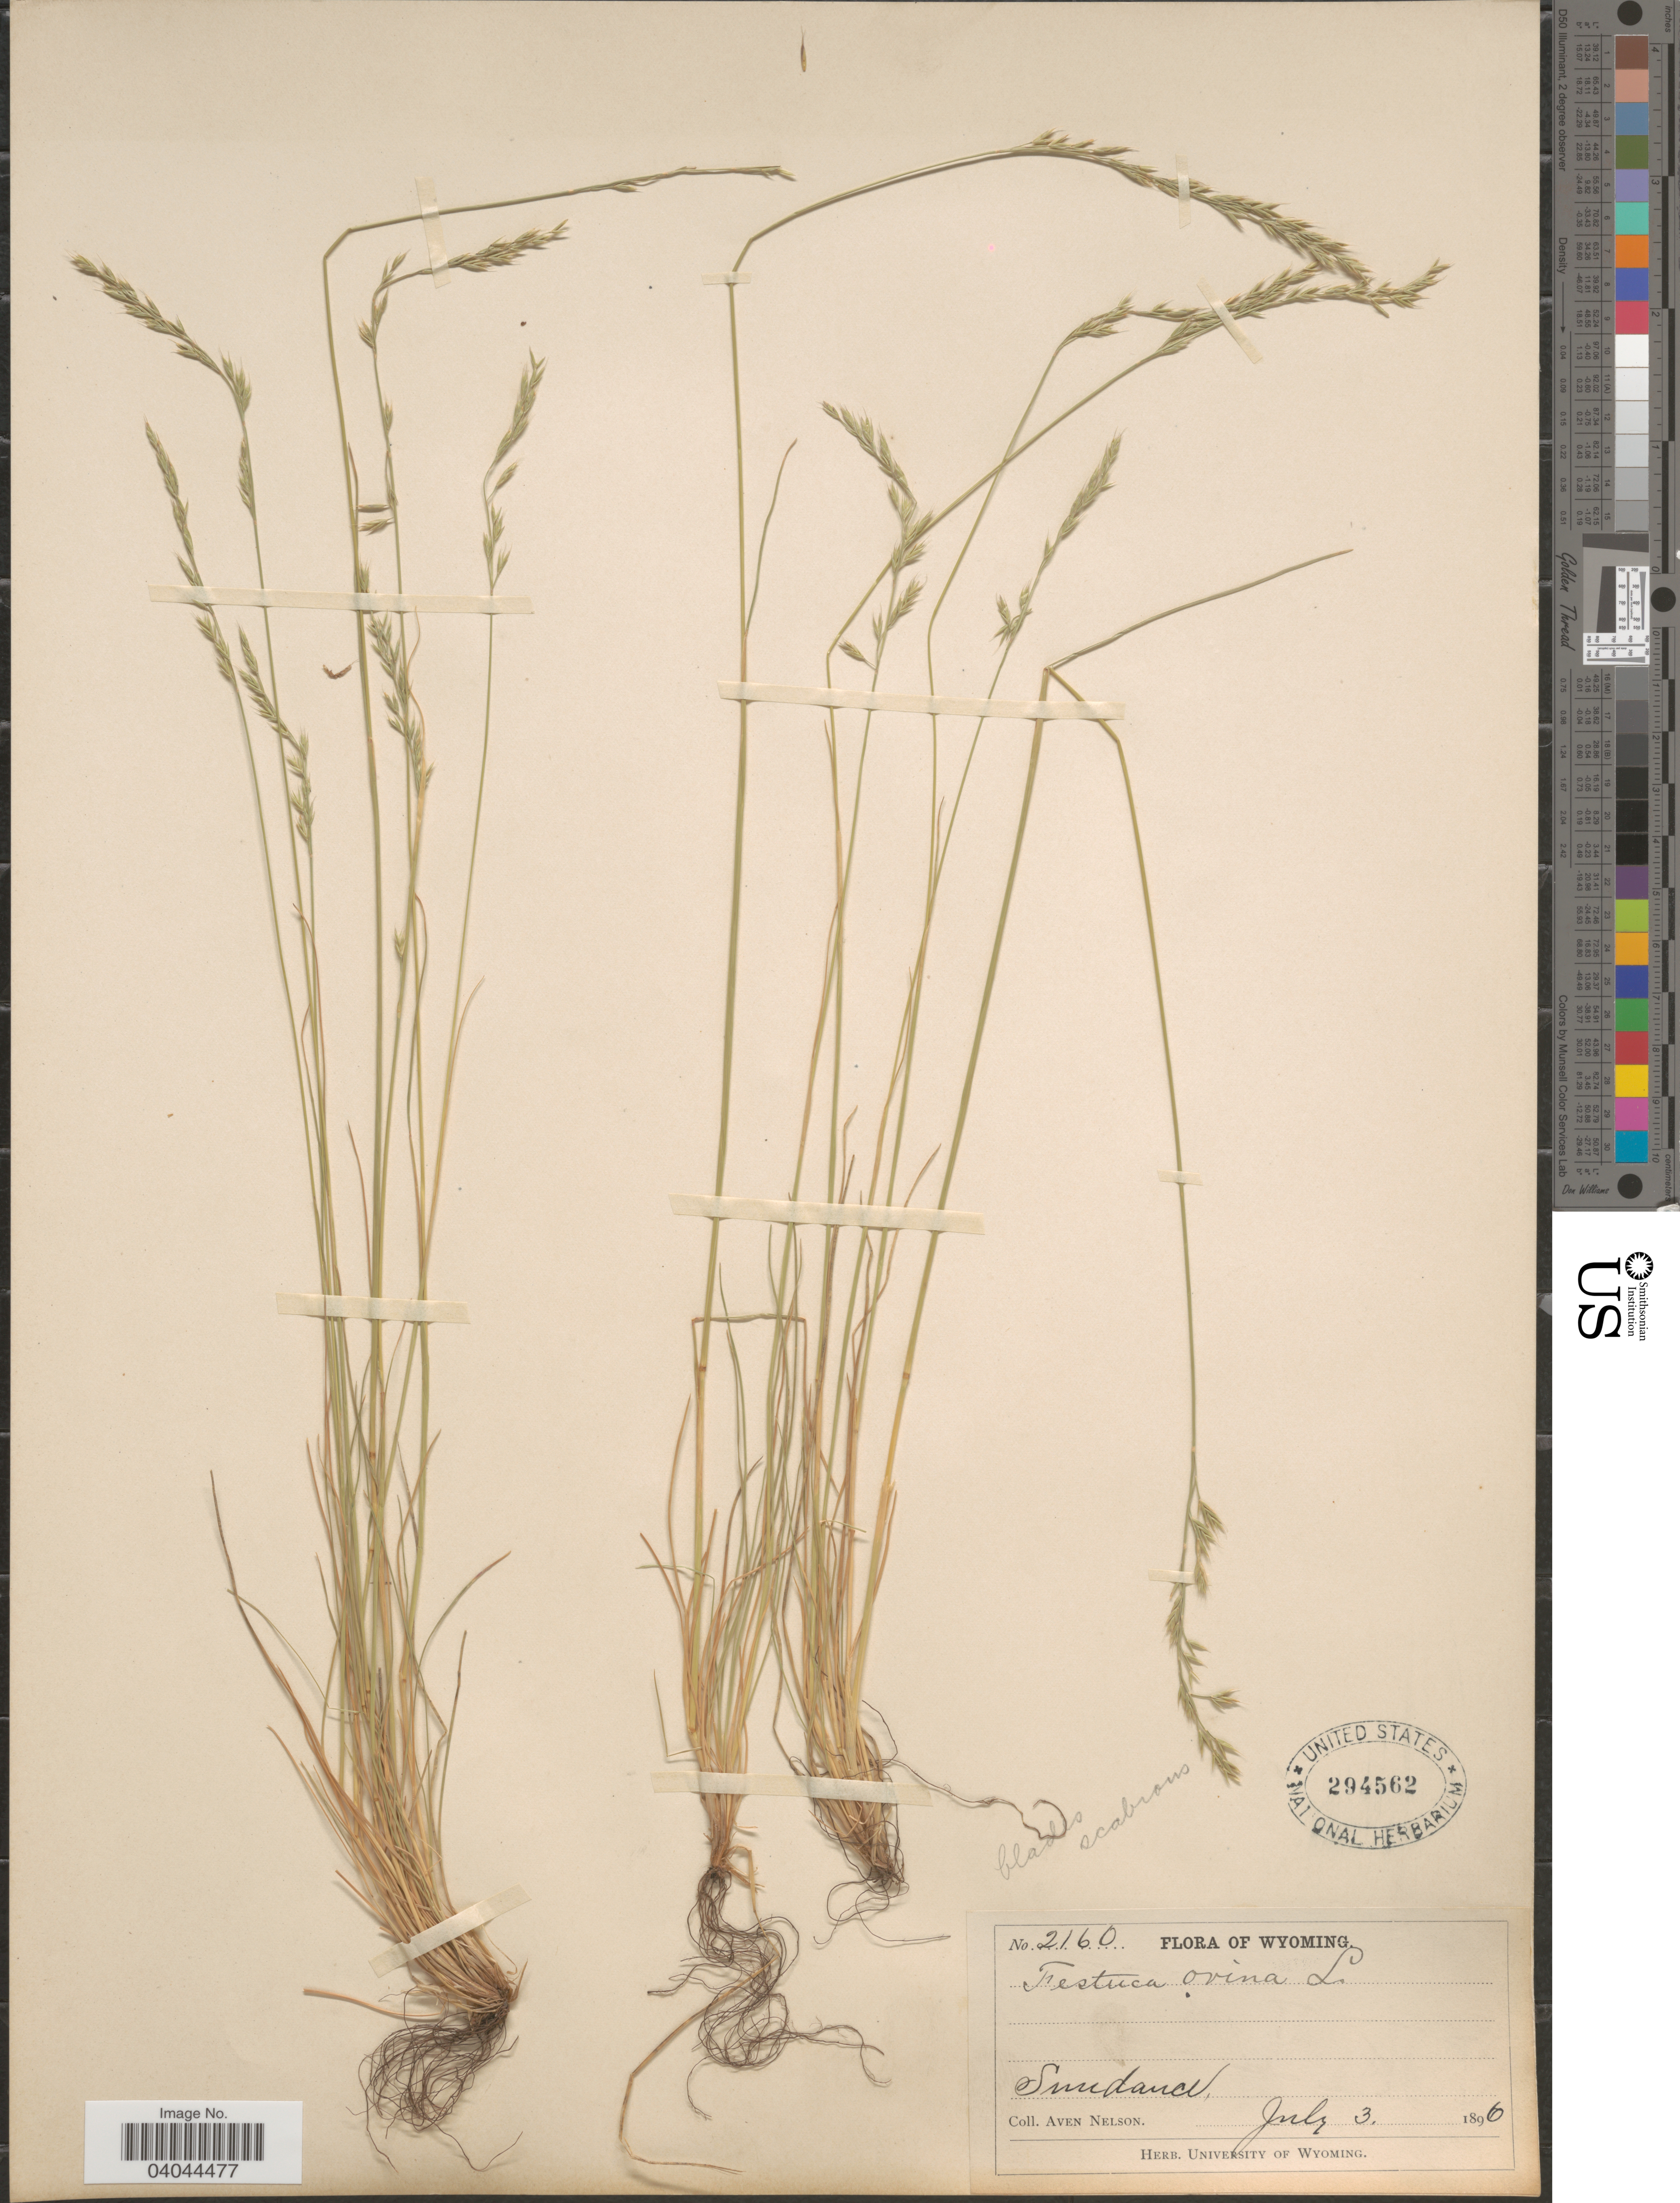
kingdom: Plantae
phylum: Tracheophyta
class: Liliopsida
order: Poales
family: Poaceae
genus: Festuca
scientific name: Festuca ovina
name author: L.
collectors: A. Nelson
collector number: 2160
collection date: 1896-07-03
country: United States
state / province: Wyoming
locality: Sundance.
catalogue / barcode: US 294562